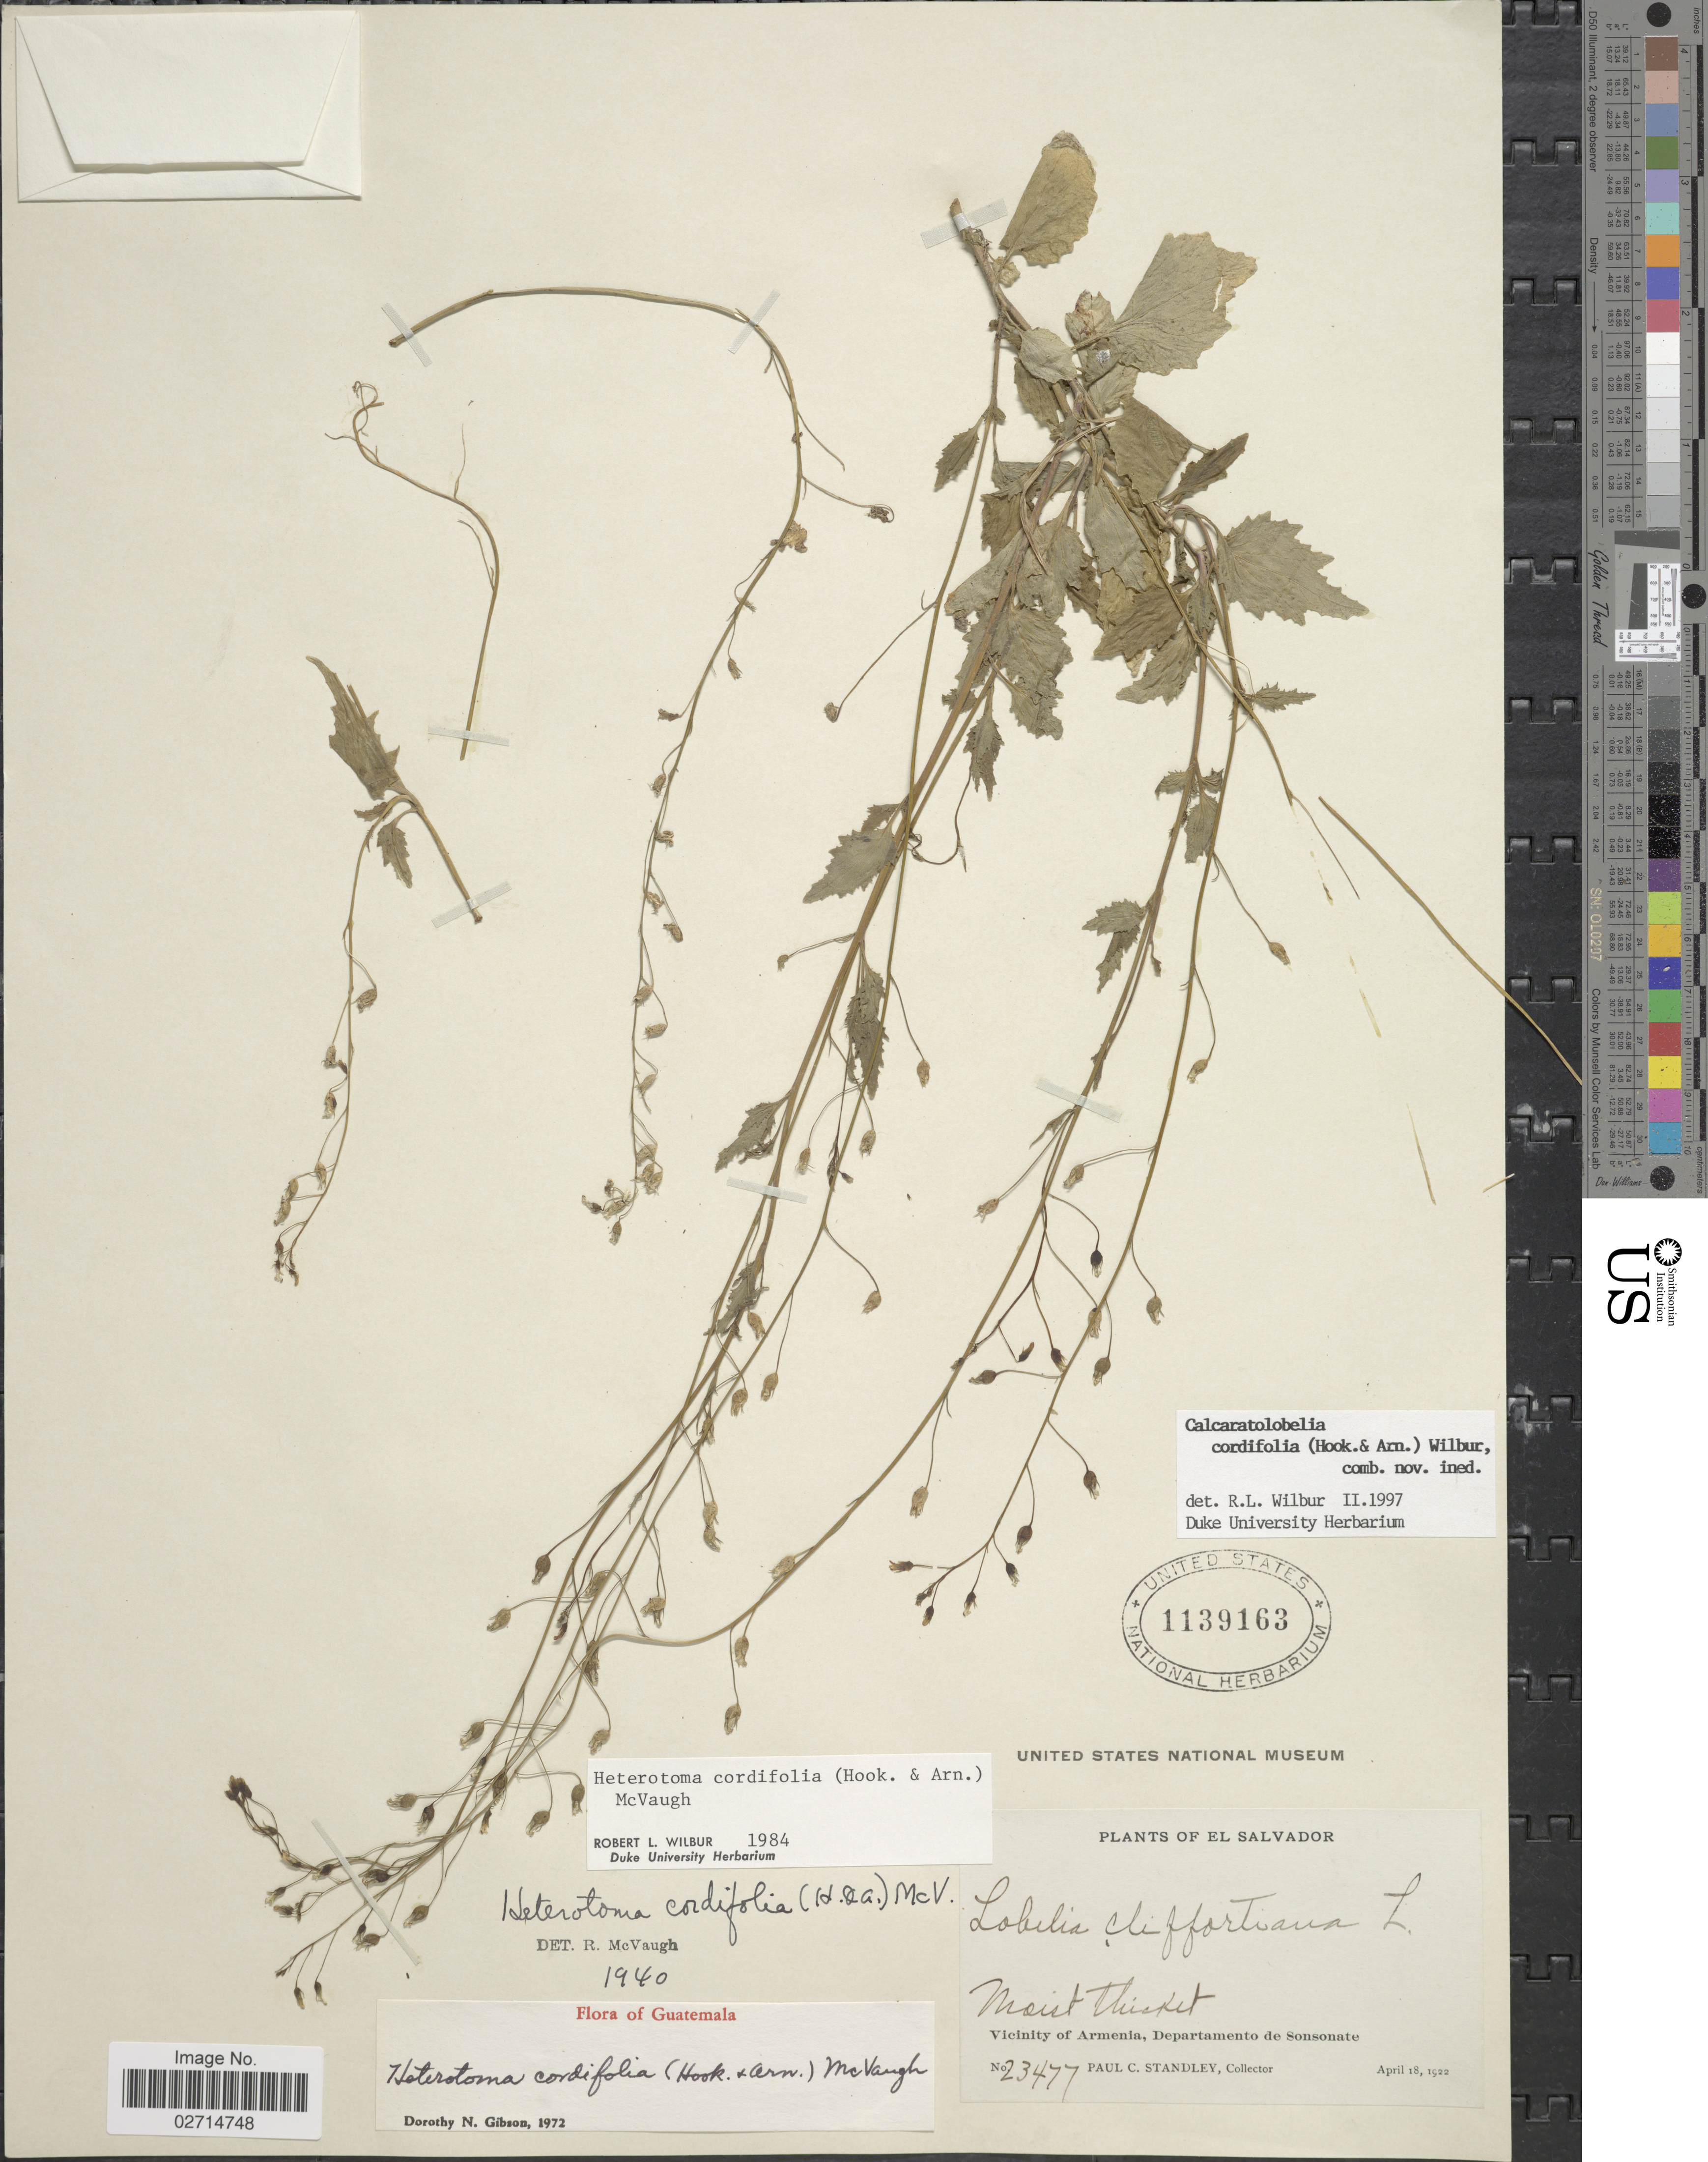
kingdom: Plantae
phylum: Tracheophyta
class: Magnoliopsida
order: Asterales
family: Campanulaceae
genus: Lobelia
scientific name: Lobelia cordifolia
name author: Hook. & Arn.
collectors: P. C. Standley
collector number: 23477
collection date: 1922-04-18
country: El Salvador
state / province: Sonsonate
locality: Vicinity of Armenia, Departamento de Sonsonate.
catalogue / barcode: US 1139163